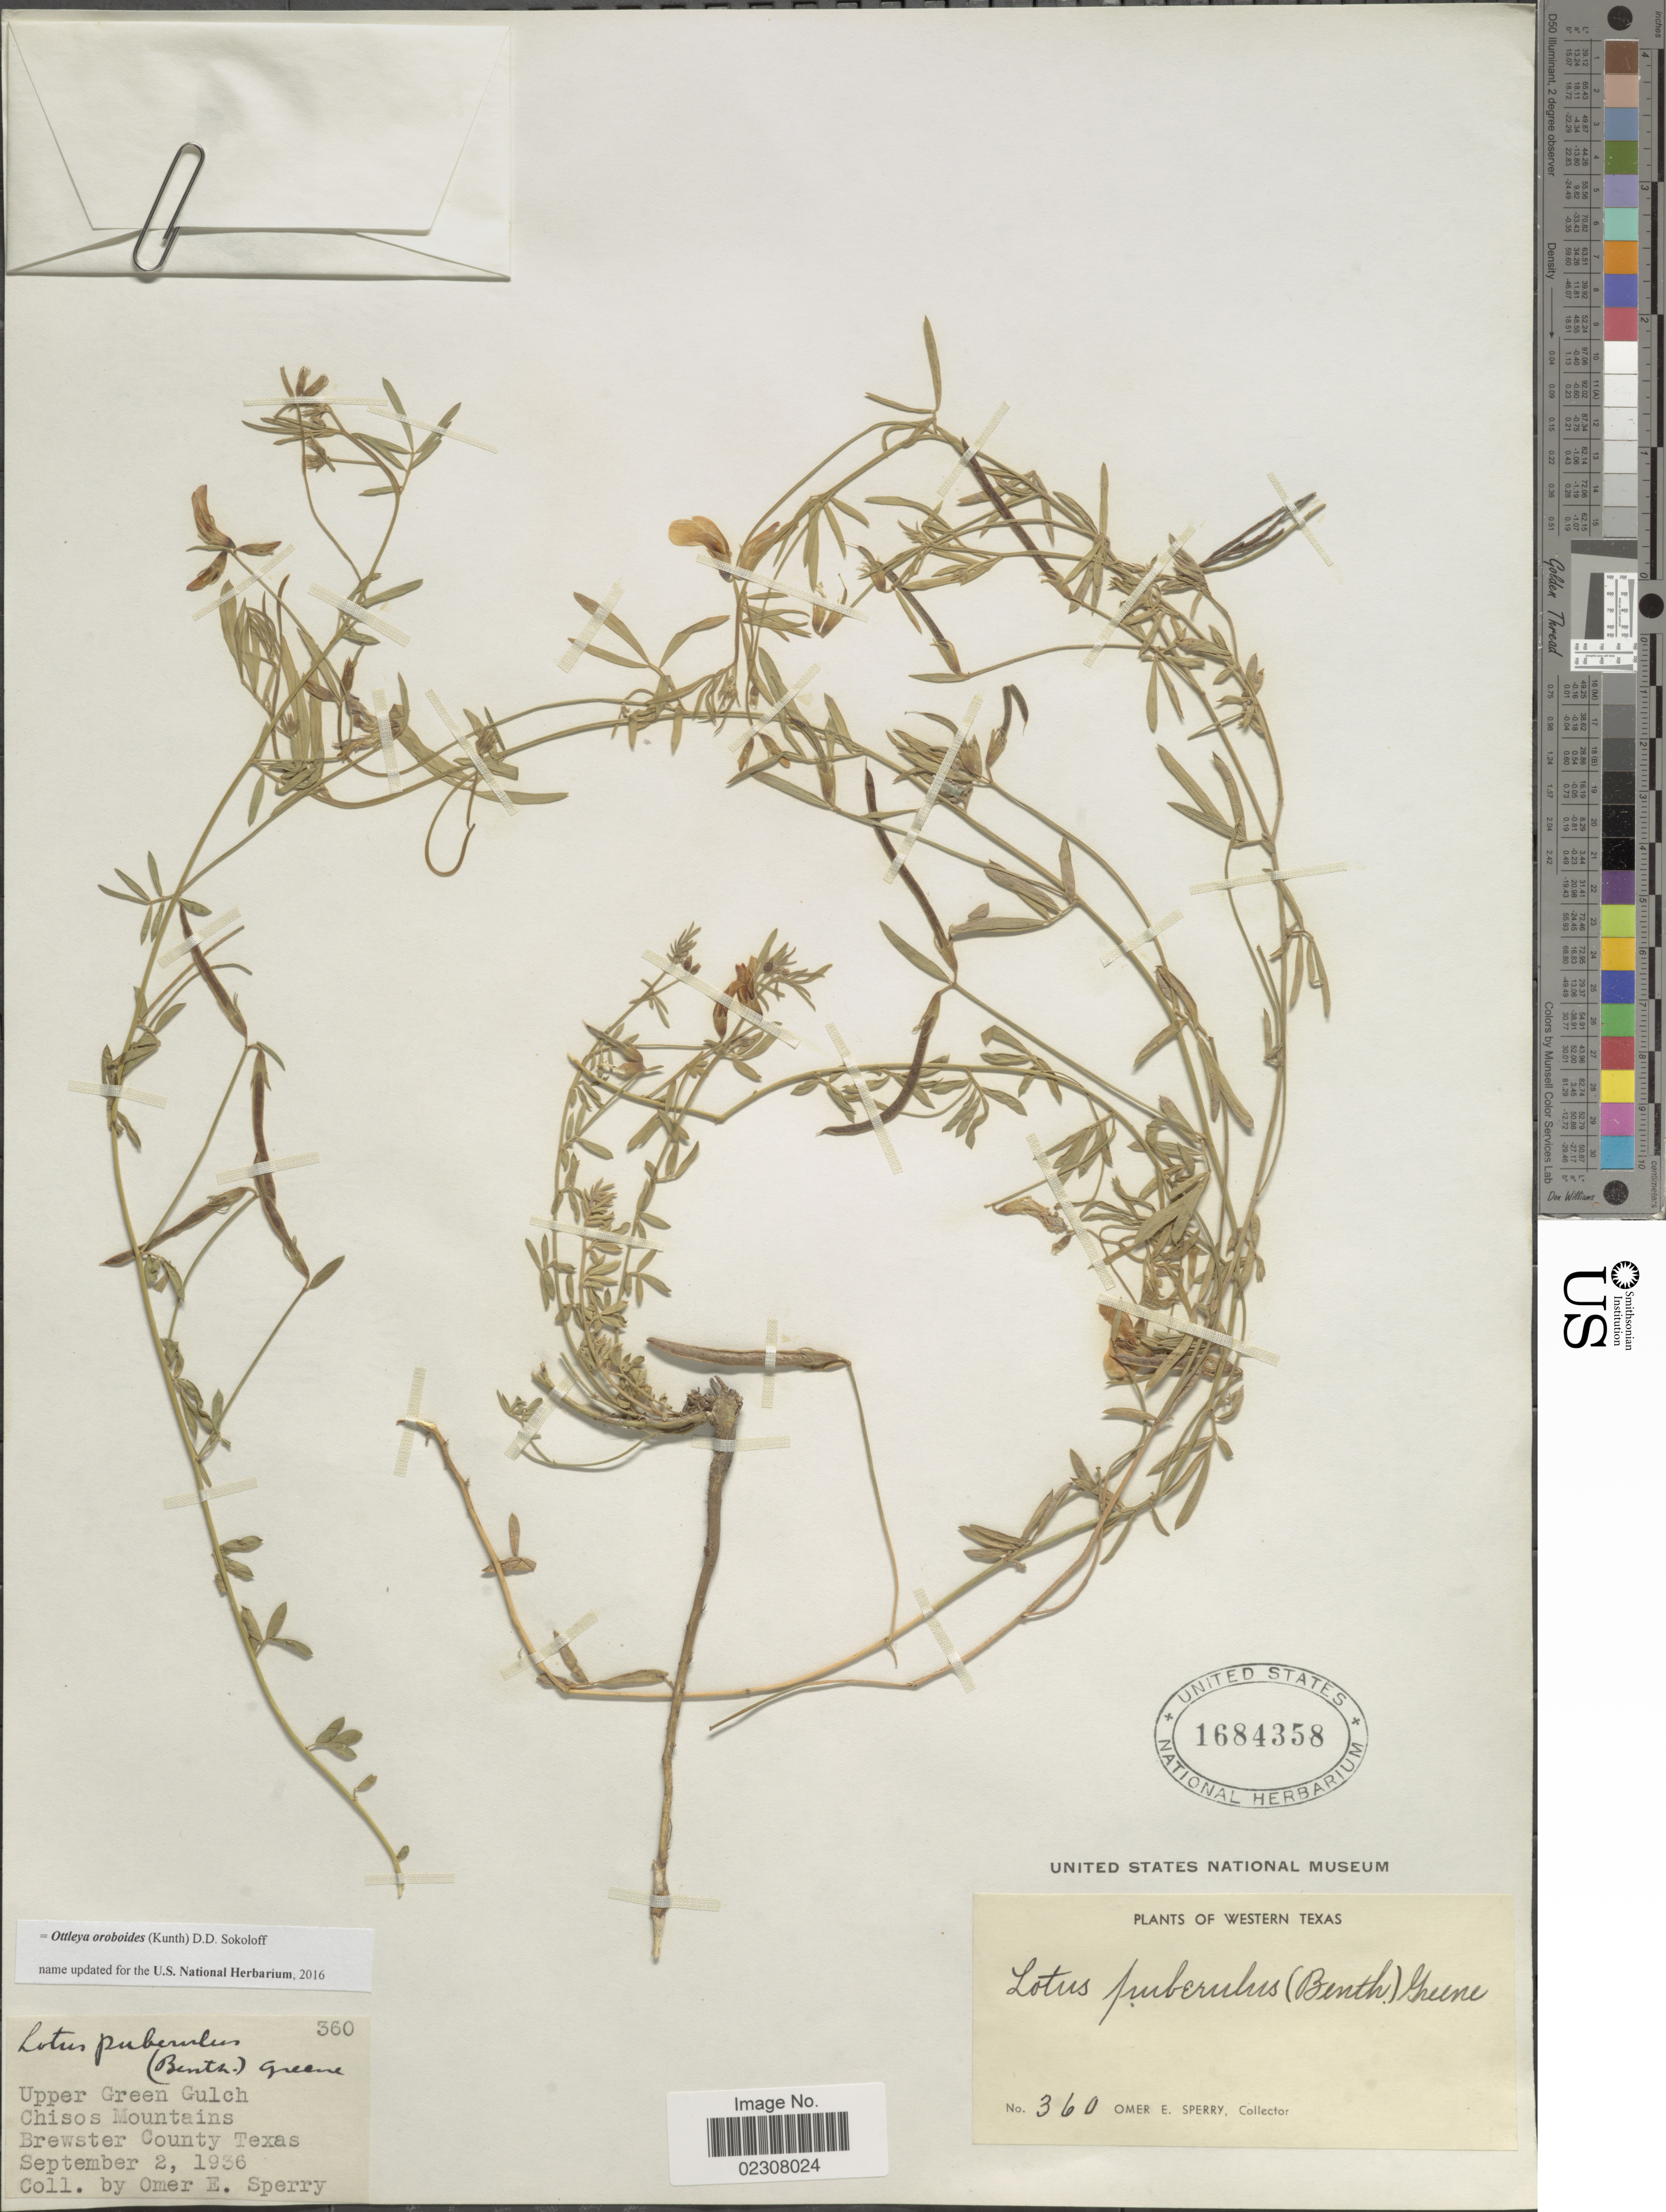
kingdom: Plantae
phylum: Tracheophyta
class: Magnoliopsida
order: Fabales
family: Fabaceae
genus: Ottleya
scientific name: Ottleya oroboides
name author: (Kunth) D.D. Sokoloff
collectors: O. E. Sperry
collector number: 360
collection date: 1936-09-02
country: United States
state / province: Texas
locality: Western Texas, Upper Green Gulch, Chisos Mountains, Brewster County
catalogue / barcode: US 1684358